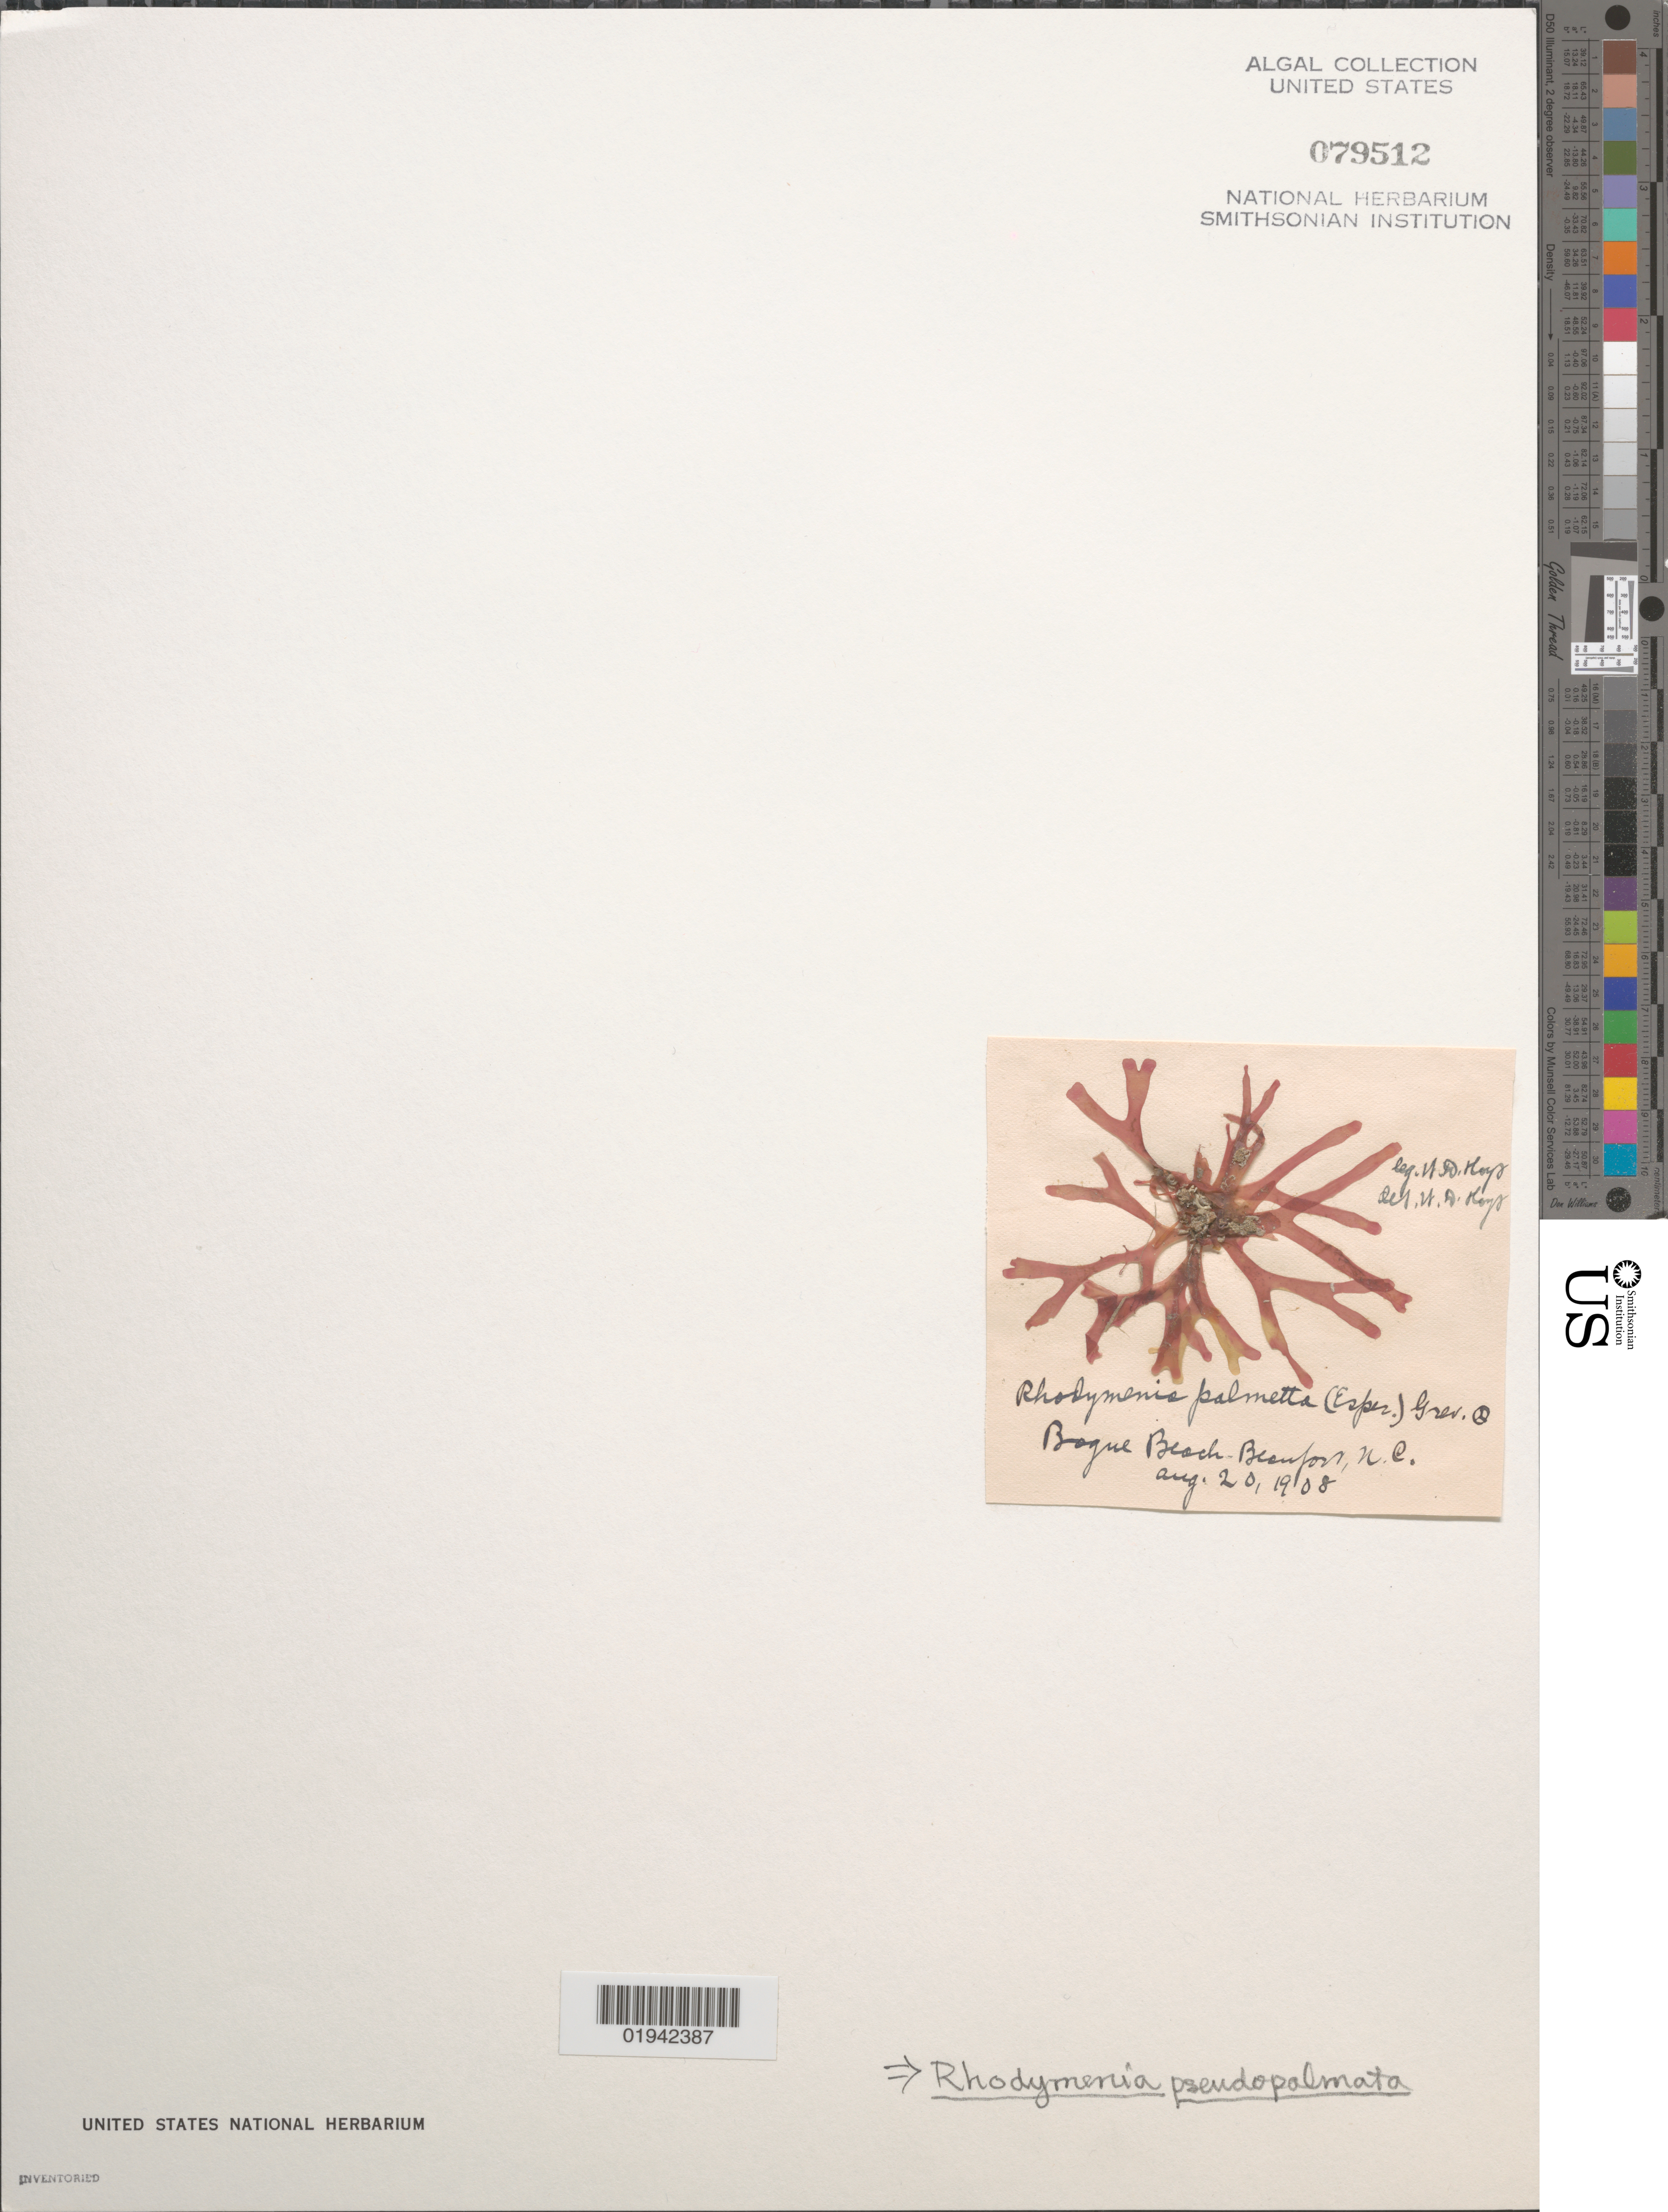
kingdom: Plantae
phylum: Rhodophyta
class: Florideophyceae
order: Rhodymeniales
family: Rhodymeniaceae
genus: Rhodymenia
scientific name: Rhodymenia pseudopalmata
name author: (J.V.Lamouroux) P.C. Silva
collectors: W. D. Hoyt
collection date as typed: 20 Aug 1908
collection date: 1908-08-20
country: United States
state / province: North Carolina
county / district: Carteret County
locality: Beaufort, Bogue Beach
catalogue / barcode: US 79512